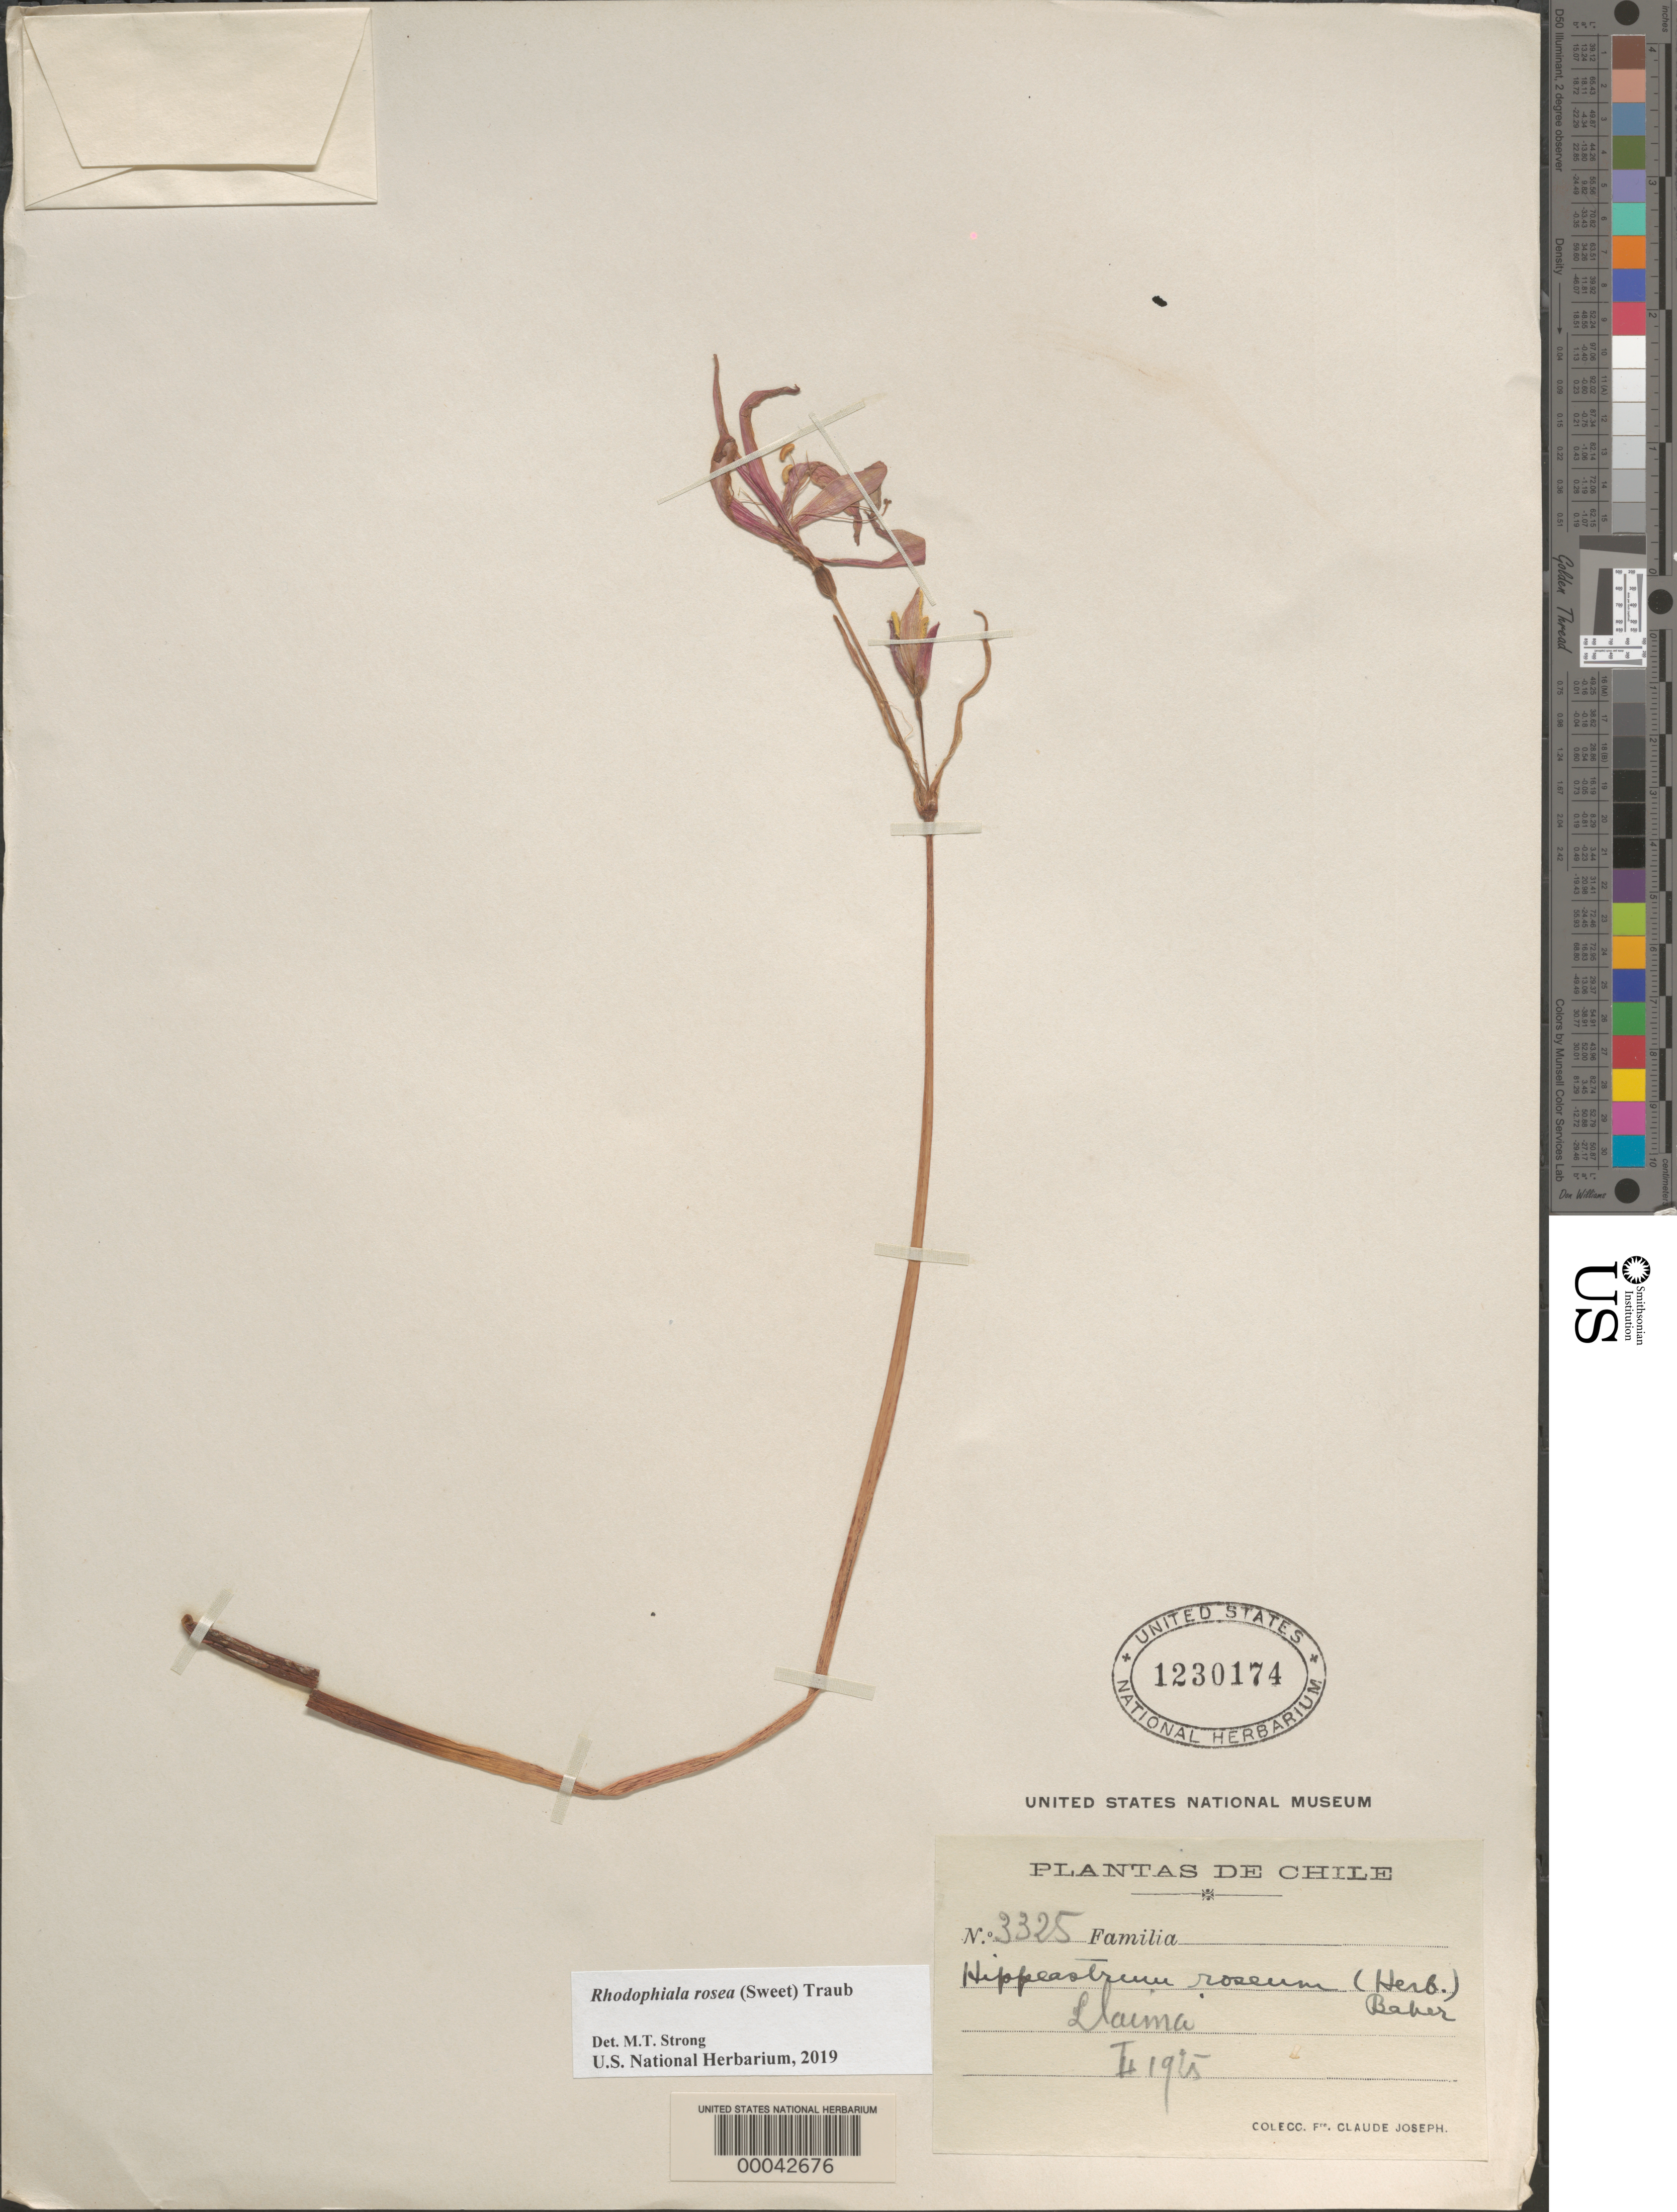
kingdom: Plantae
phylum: Tracheophyta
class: Liliopsida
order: Asparagales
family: Amaryllidaceae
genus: Rhodophiala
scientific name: Rhodophiala rosea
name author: (Sweet) Traub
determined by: Strong, Mark T., (BOT), Smithsonian Institution - National Museum of Natural History (UNITED STATES)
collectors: Bro. Claude-Joseph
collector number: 3325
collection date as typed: Jan 1915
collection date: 1915-01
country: Chile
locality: Llaima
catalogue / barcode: US 1230174